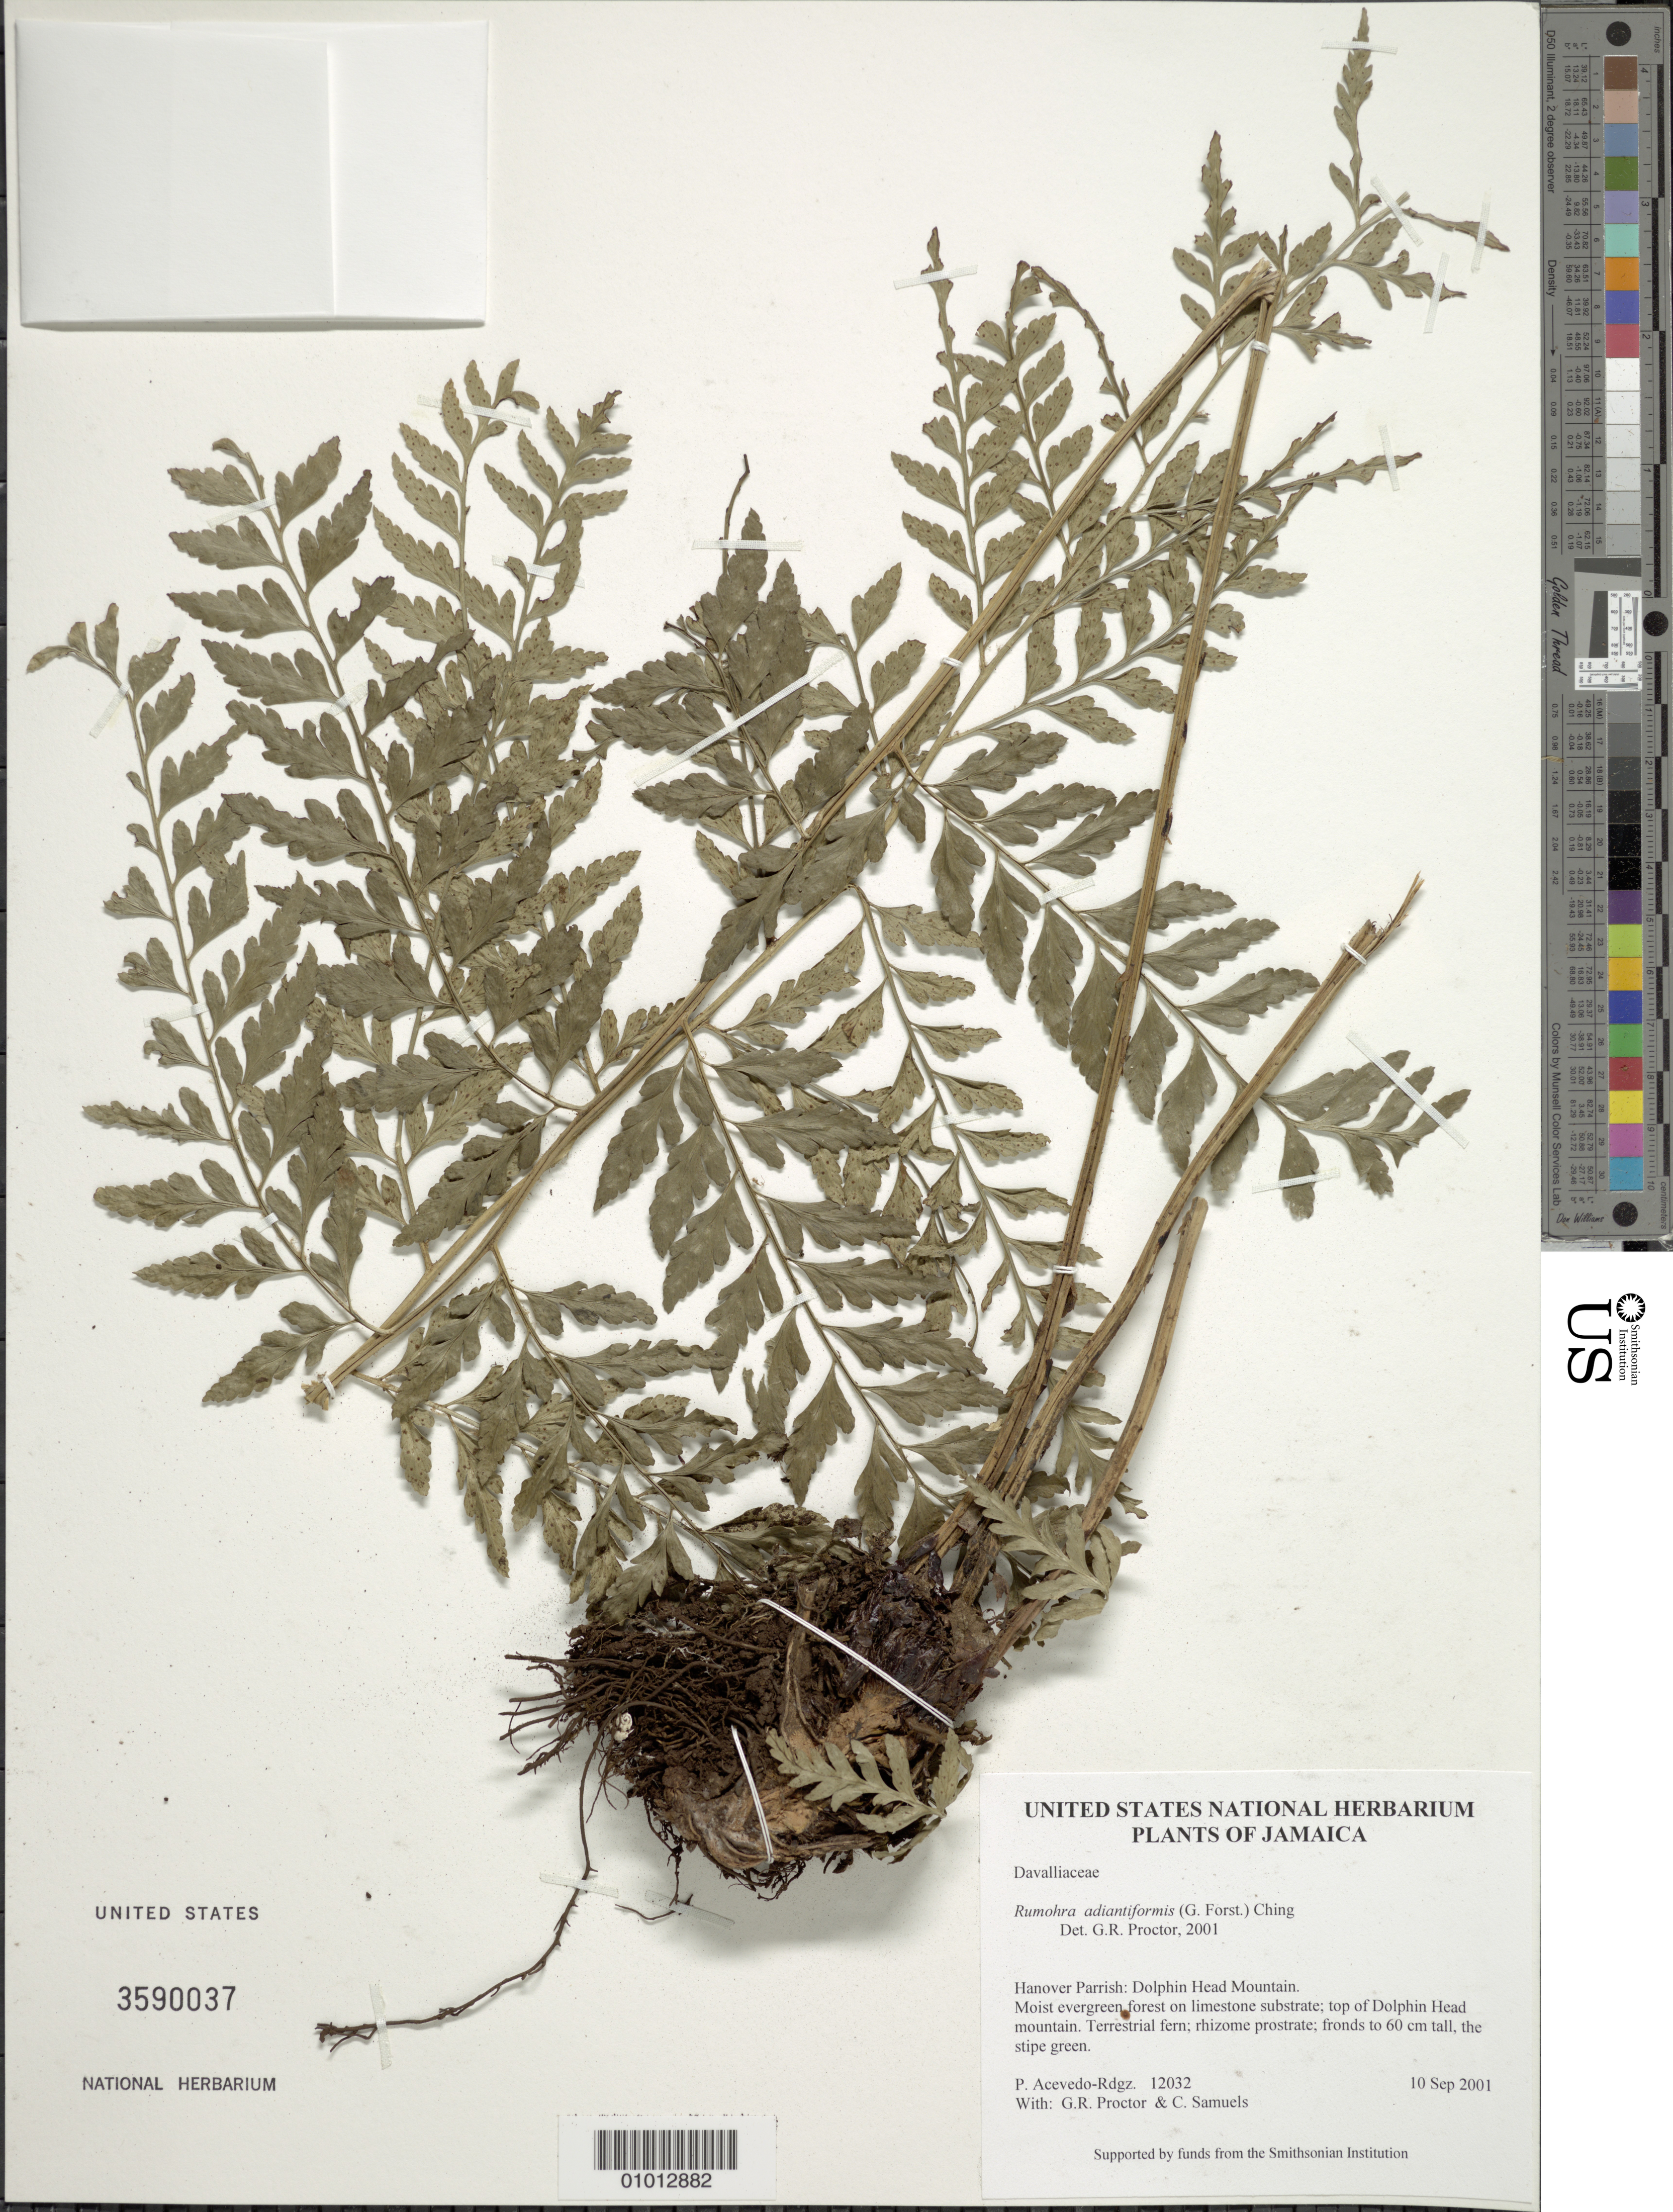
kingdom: Plantae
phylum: Tracheophyta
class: Polypodiopsida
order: Polypodiales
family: Dryopteridaceae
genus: Rumohra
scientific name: Rumohra adiantiformis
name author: (G. Forst.) Ching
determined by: Proctor, G. R.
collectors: P. Acevedo-Rodr., G. R. Proctor & C. Samuels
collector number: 12032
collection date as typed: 10 Sep 2001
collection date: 2001-09-10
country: Jamaica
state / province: Hanover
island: Jamaica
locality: Hanover Parrish: Dolphin Head Mountain.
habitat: Moist evergreen forest on limestone substrate; top of Dolphin Head mountain.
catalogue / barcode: US 3590037